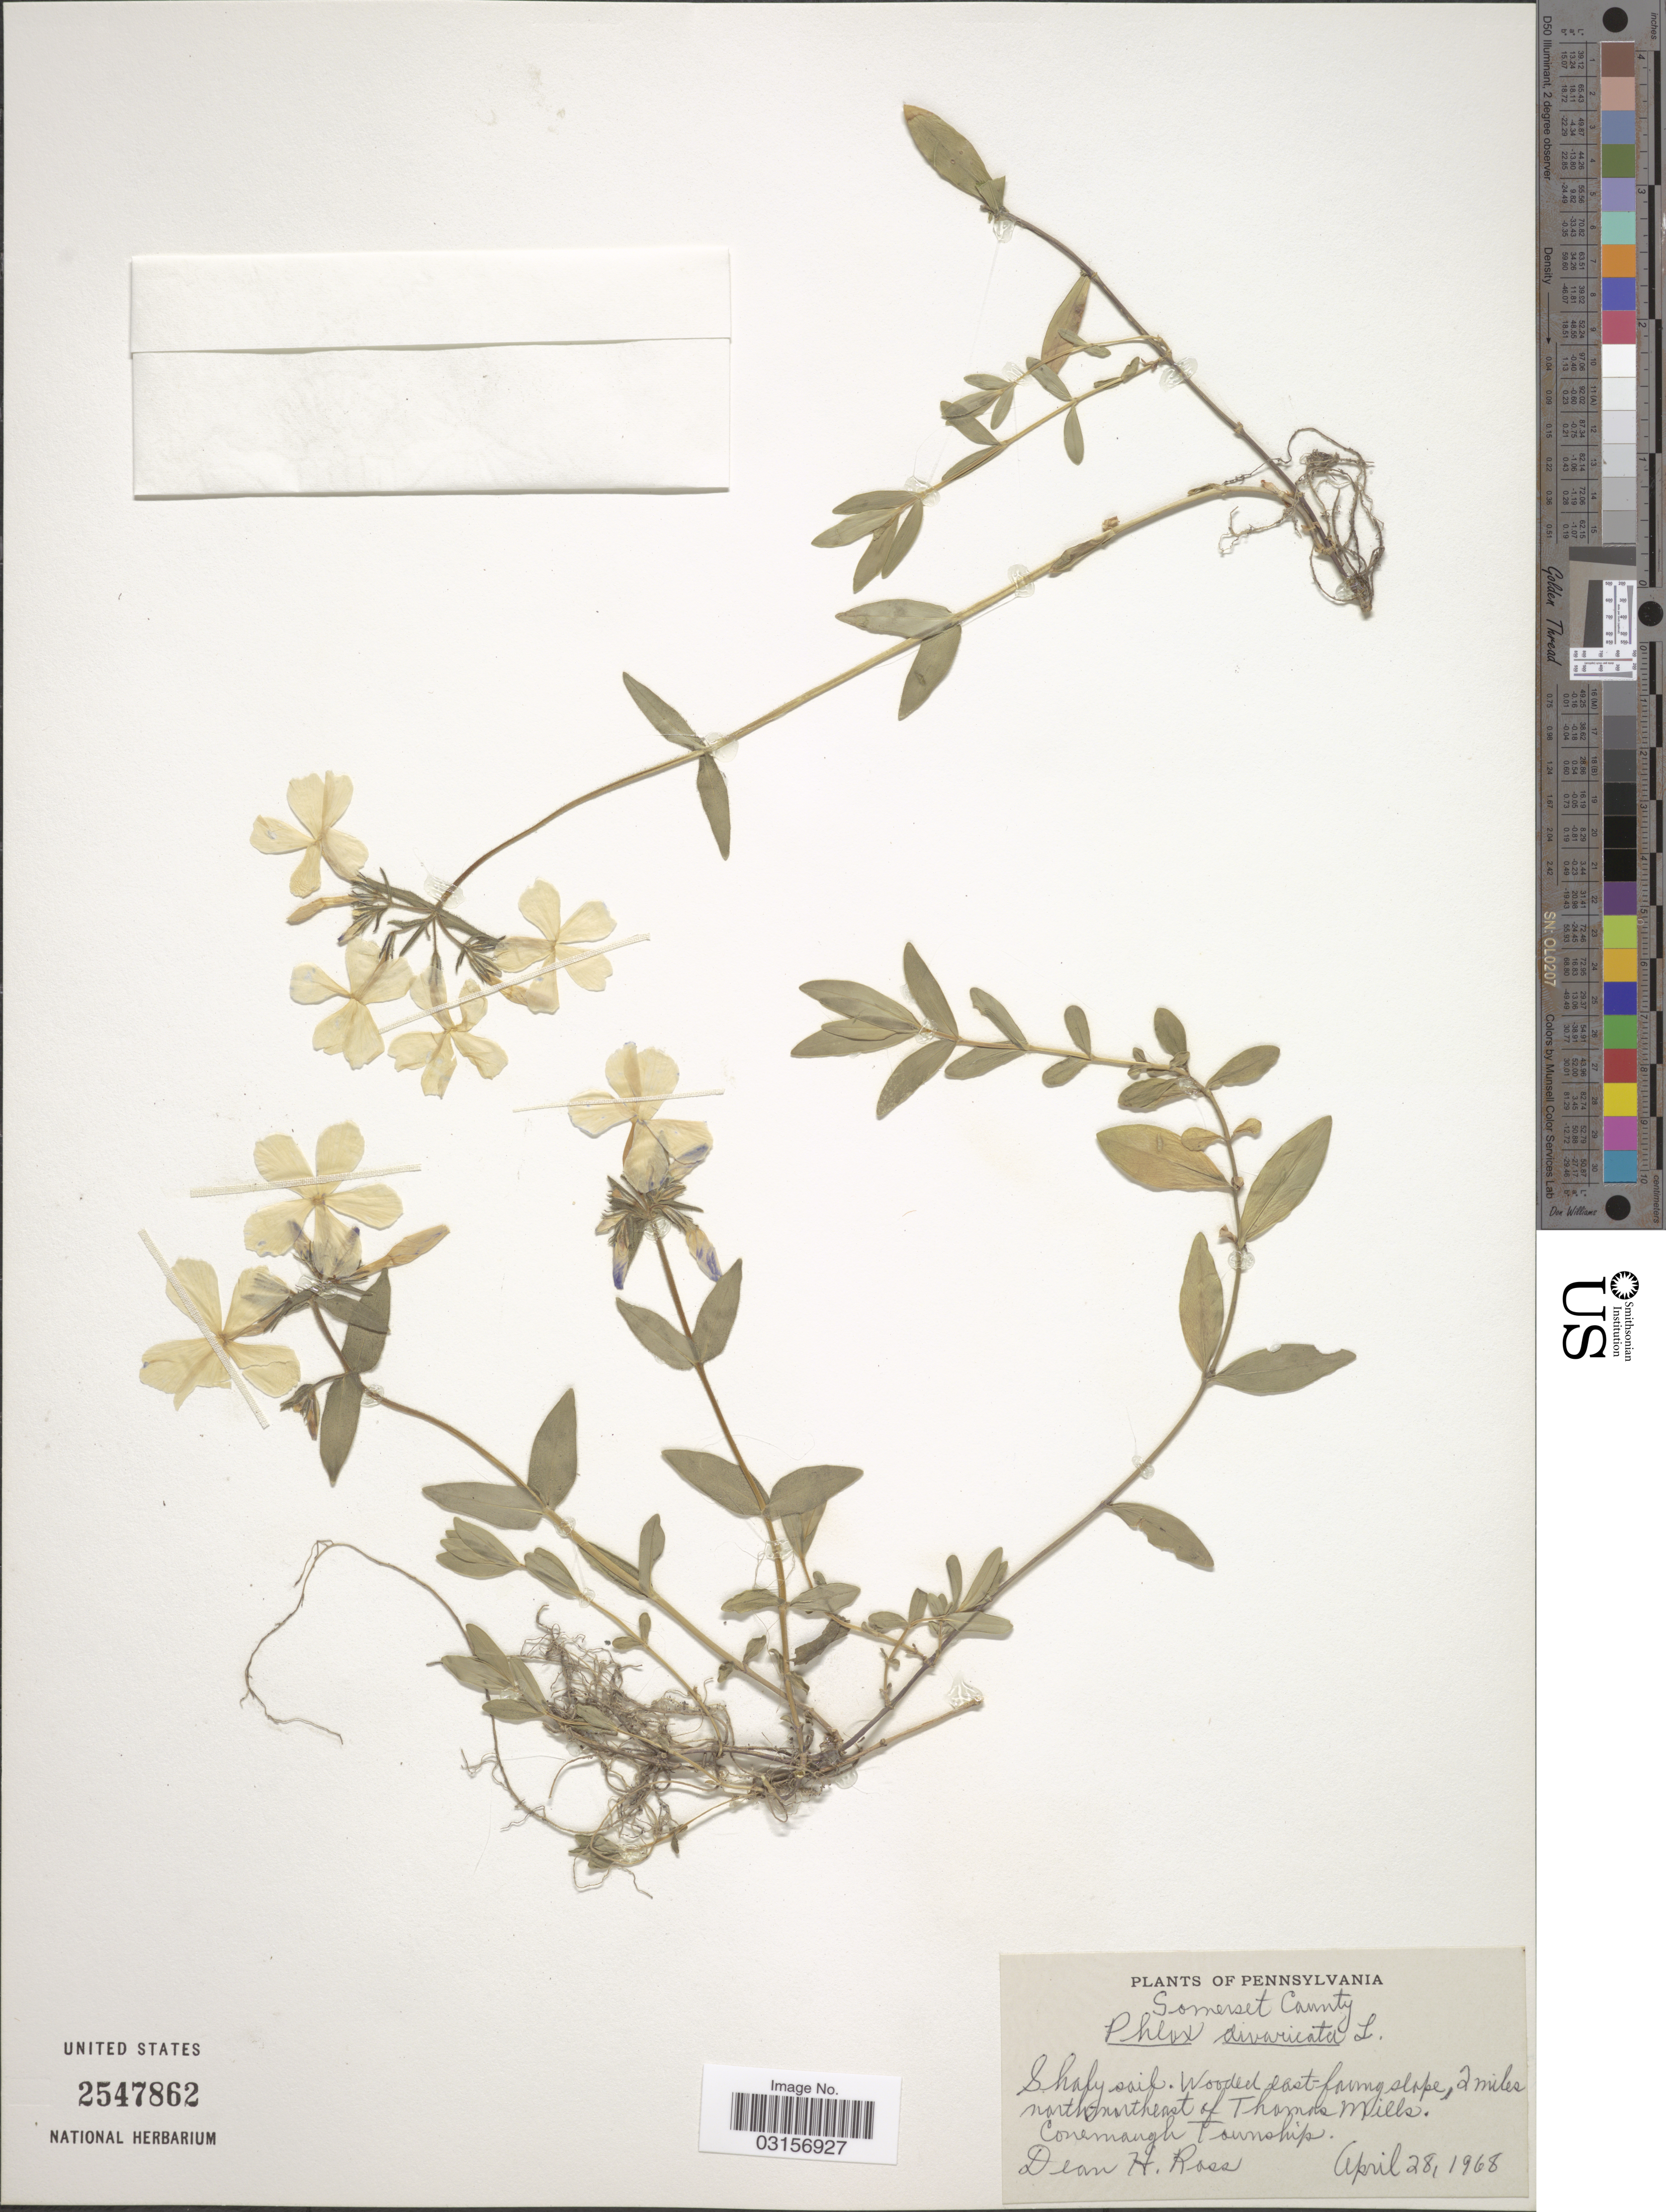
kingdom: Plantae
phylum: Tracheophyta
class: Magnoliopsida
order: Ericales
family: Polemoniaceae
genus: Phlox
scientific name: Phlox divaricata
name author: L.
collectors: D. Ross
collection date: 1968-04-28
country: United States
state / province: Pennsylvania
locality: Somerset County, Wooded east-facing slope, 2 miles north-northeast of Thomas Mills. Conemaugh Township.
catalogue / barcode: US 2547862